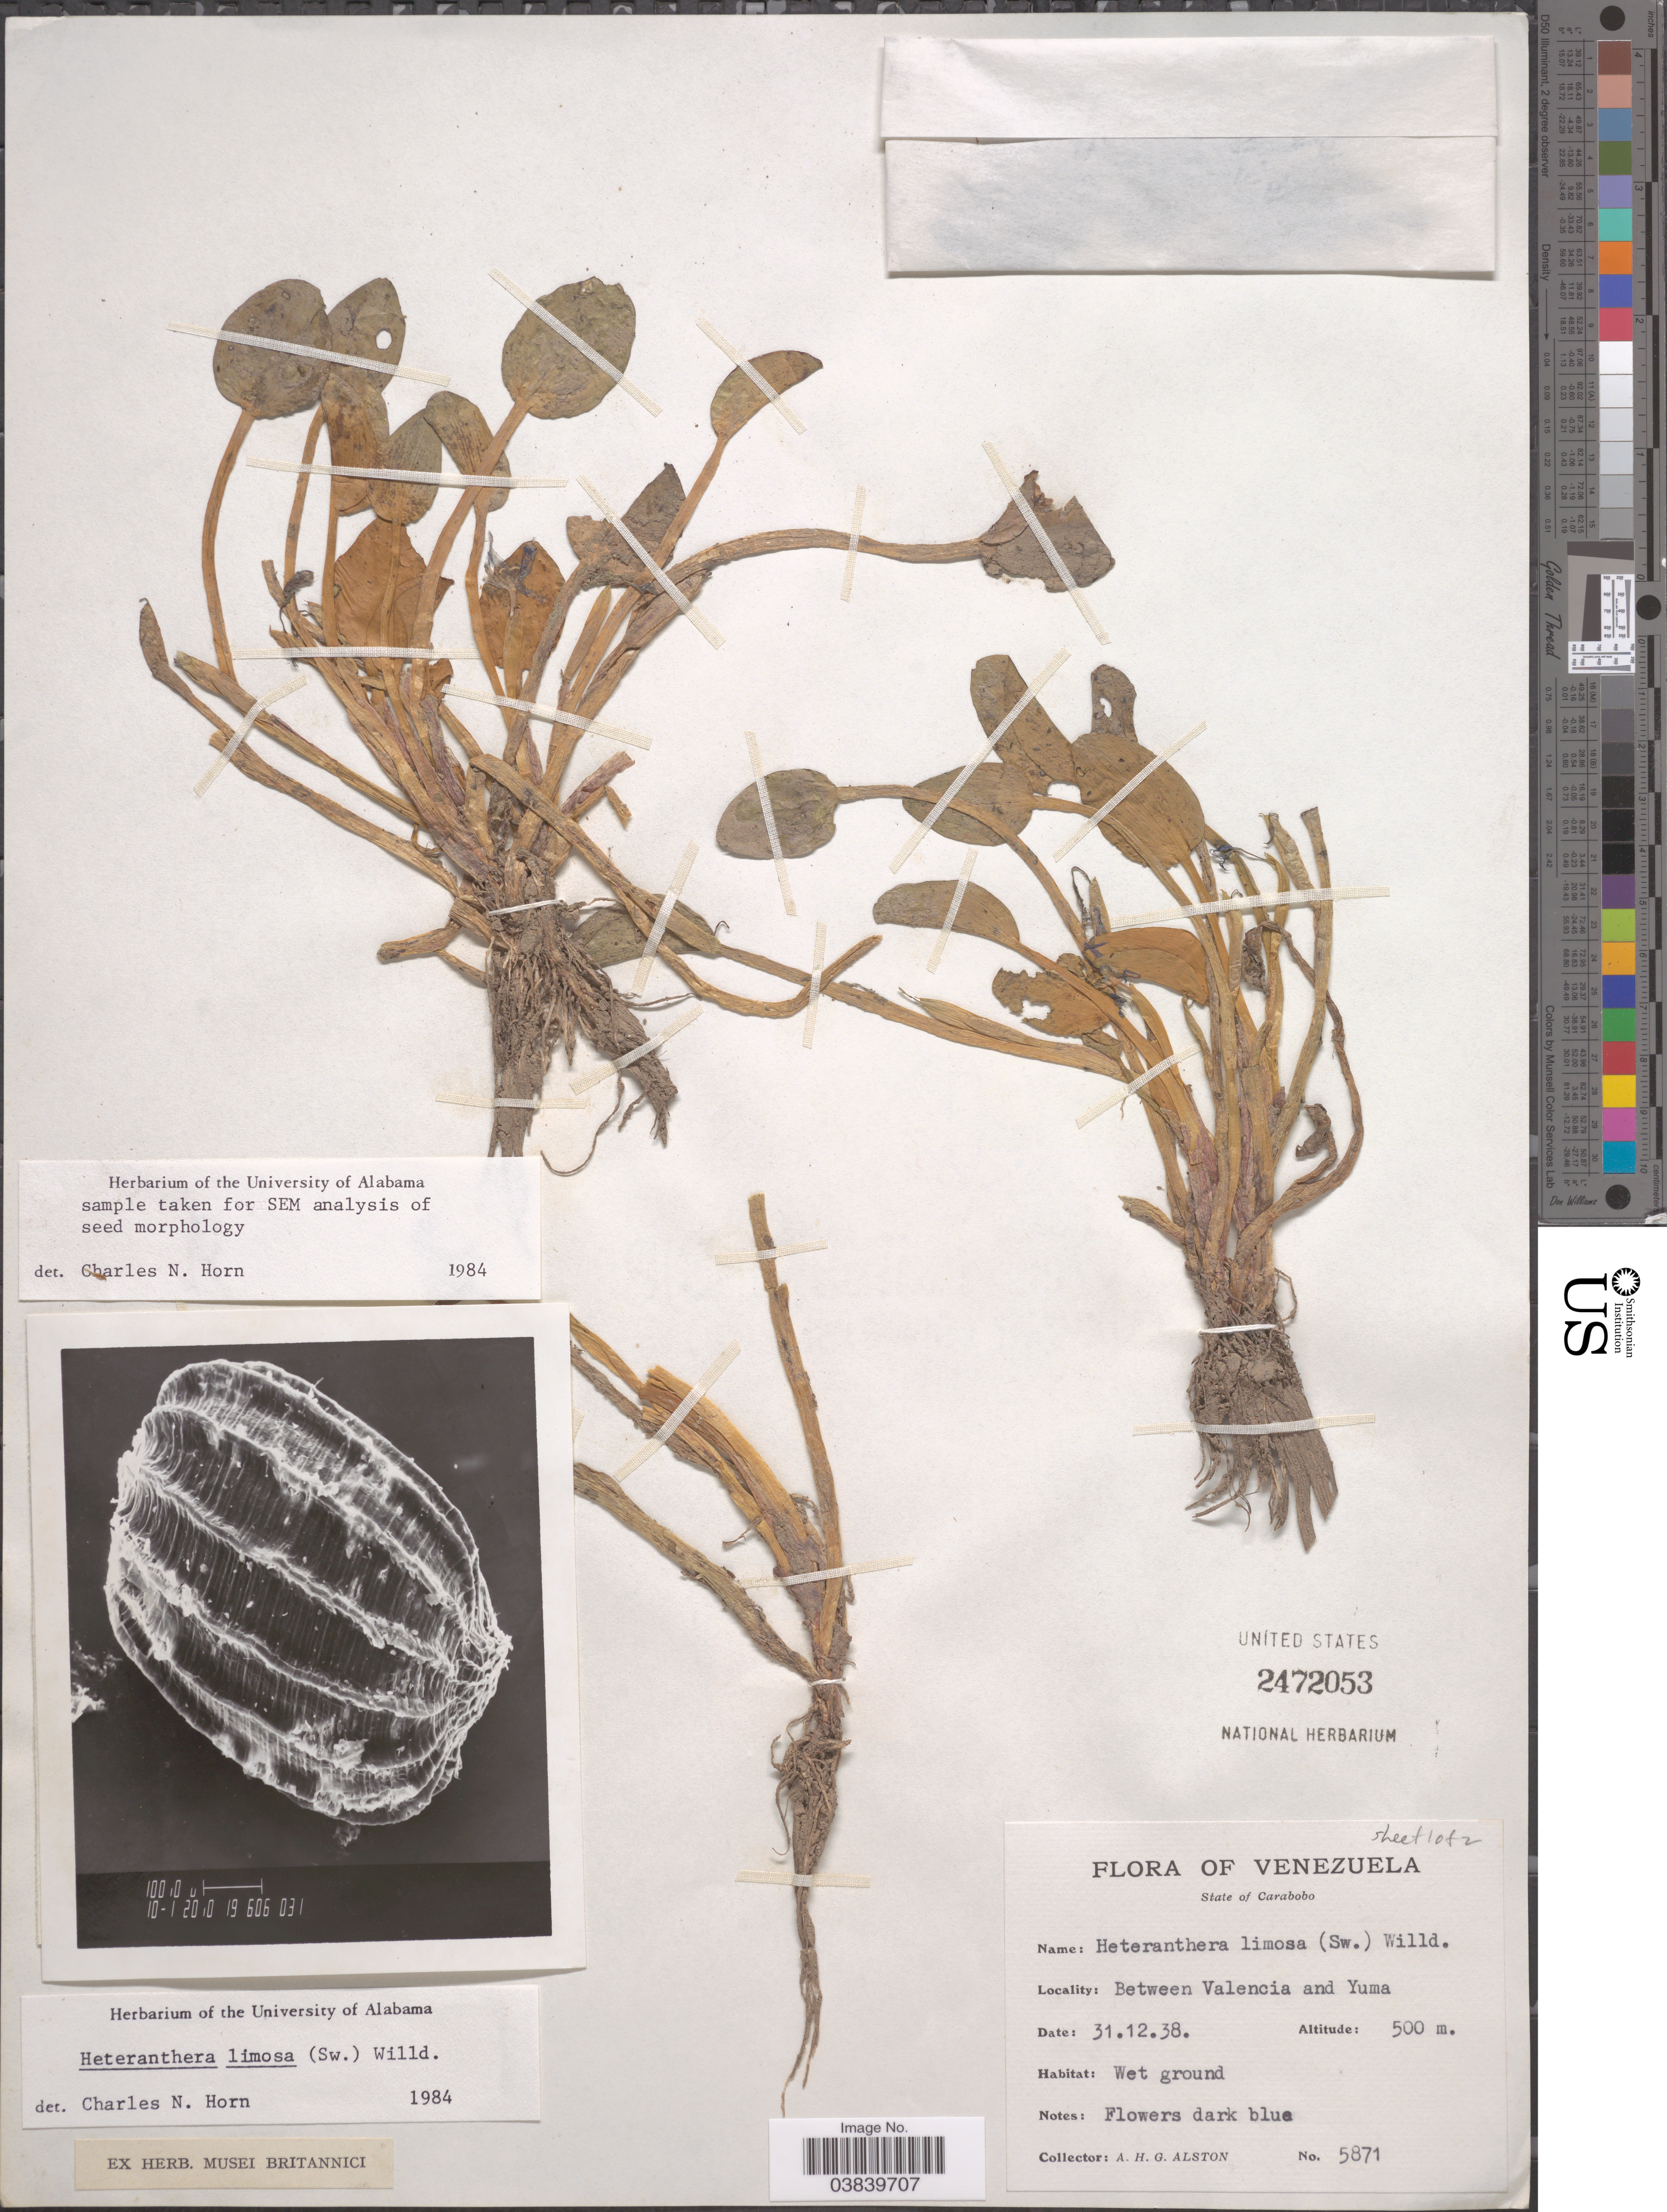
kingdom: Plantae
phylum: Tracheophyta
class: Liliopsida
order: Commelinales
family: Pontederiaceae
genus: Heteranthera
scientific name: Heteranthera limosa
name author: (Sw.) Willd.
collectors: A. H. Alston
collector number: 5871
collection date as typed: Transcribed d/m/y: 31/12/38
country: Venezuela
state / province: Carabobo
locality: Between Valencia and Yuma.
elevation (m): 500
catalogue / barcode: US 2472053